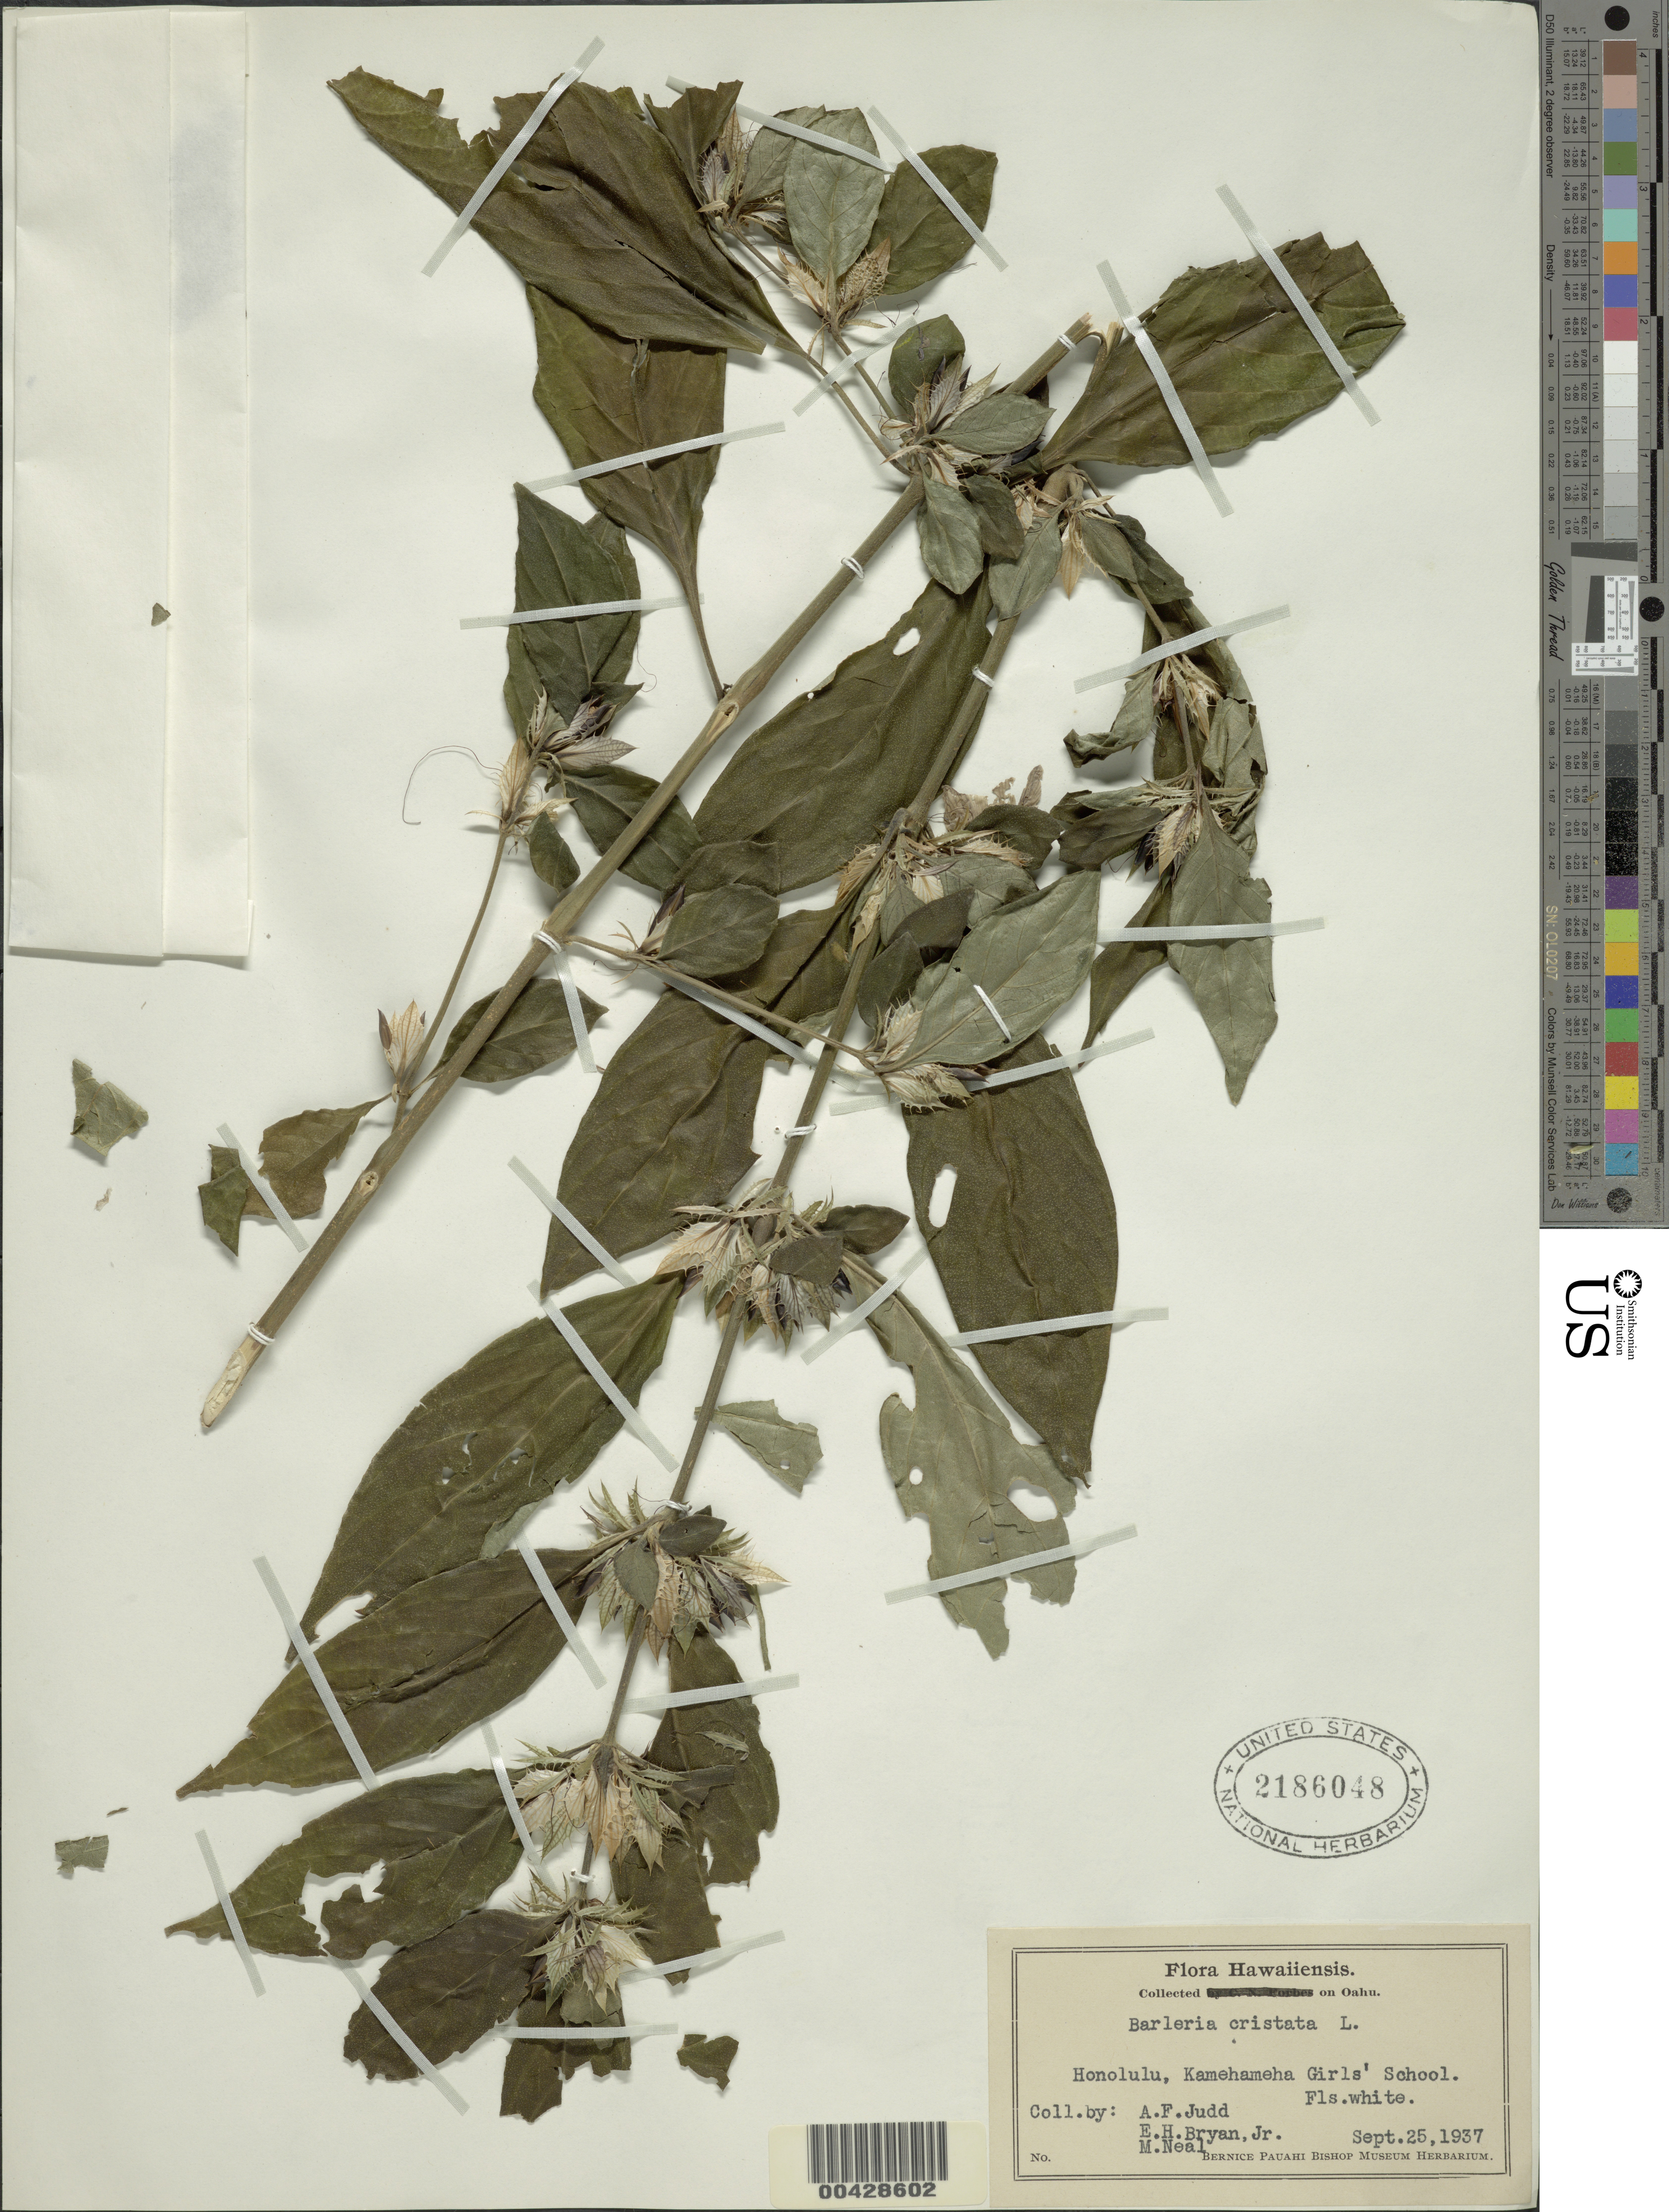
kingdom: Plantae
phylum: Tracheophyta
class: Magnoliopsida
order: Lamiales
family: Acanthaceae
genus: Barleria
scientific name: Barleria cristata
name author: L.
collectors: A. Judd, E. Bryan Jr. & M. Neal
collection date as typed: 25 Sep 1937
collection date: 1937-09-25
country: United States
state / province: Hawaii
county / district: Honolulu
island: Oahu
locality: Honolulu, Kamehameha Girl's School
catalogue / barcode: US 2186048